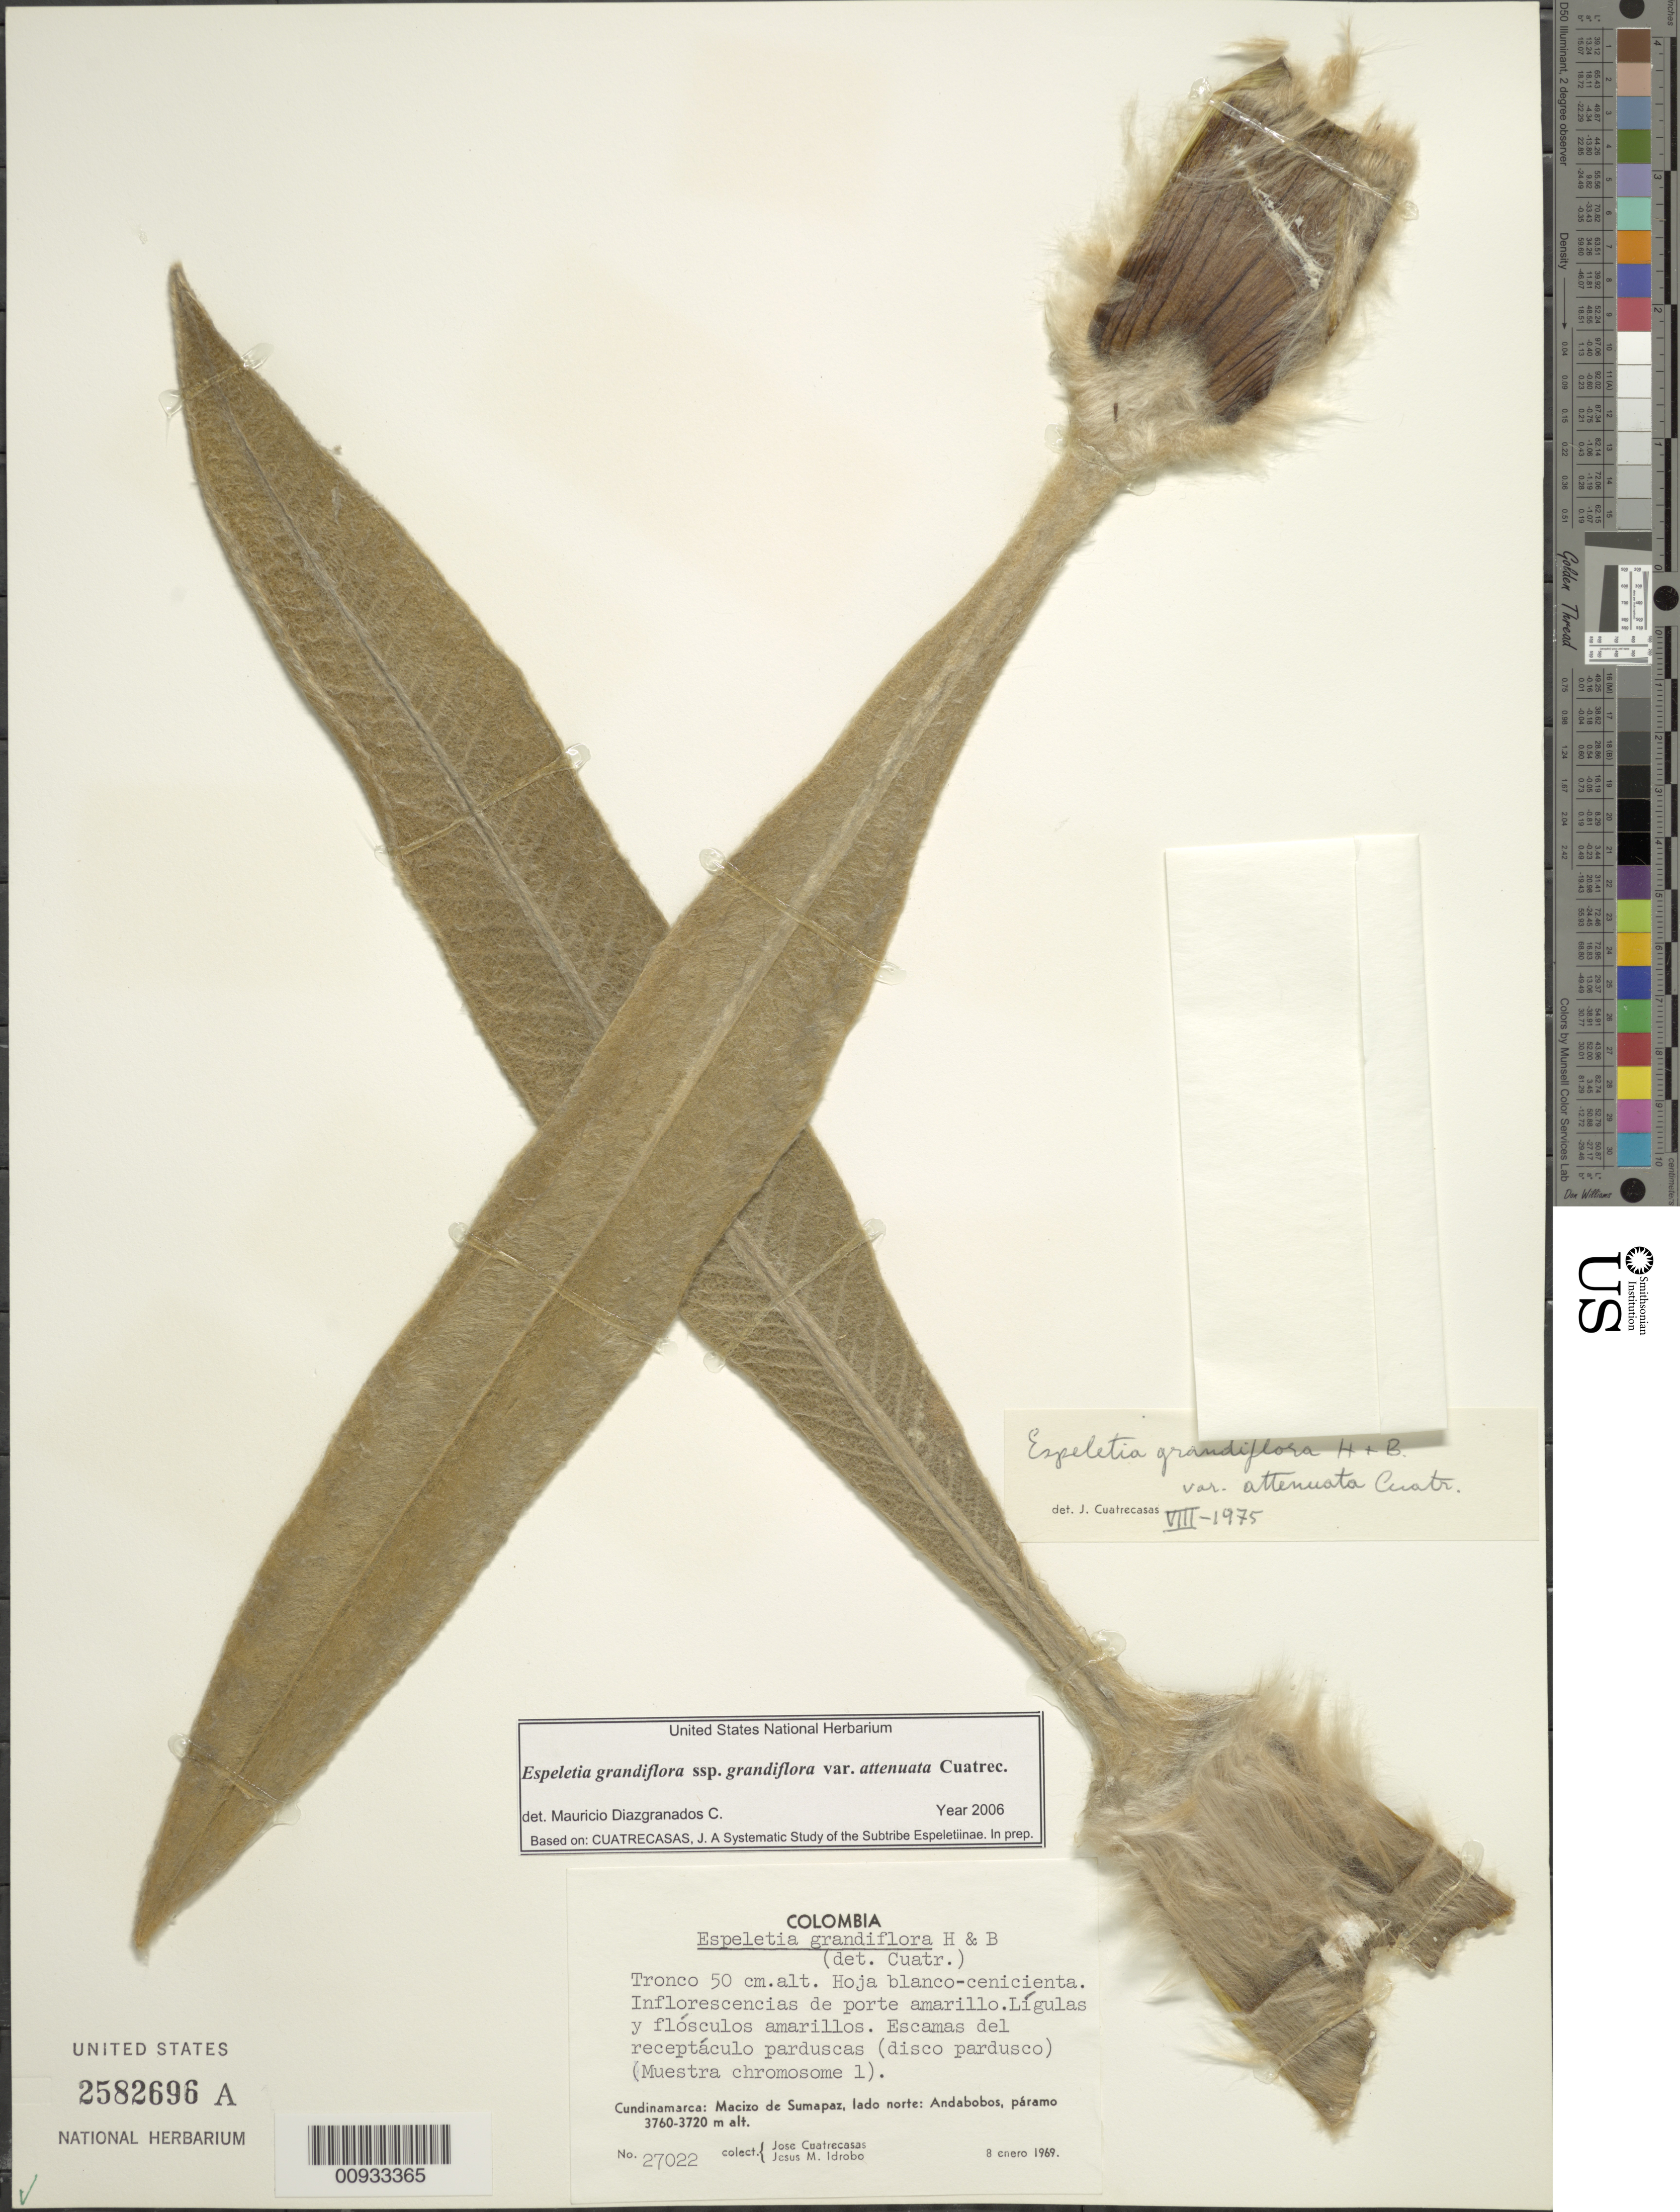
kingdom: Plantae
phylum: Tracheophyta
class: Magnoliopsida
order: Asterales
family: Asteraceae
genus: Espeletia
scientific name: Espeletia grandiflora var. attenuata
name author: Cuatrec.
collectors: J. Cuatrecasas & J. M. Idrobo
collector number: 27022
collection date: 1969-01-08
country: Colombia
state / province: Cundinamarca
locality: Macizo de Sumapaz, lado norte: Andabobos, paramo.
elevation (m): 3720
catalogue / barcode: US 2582696A